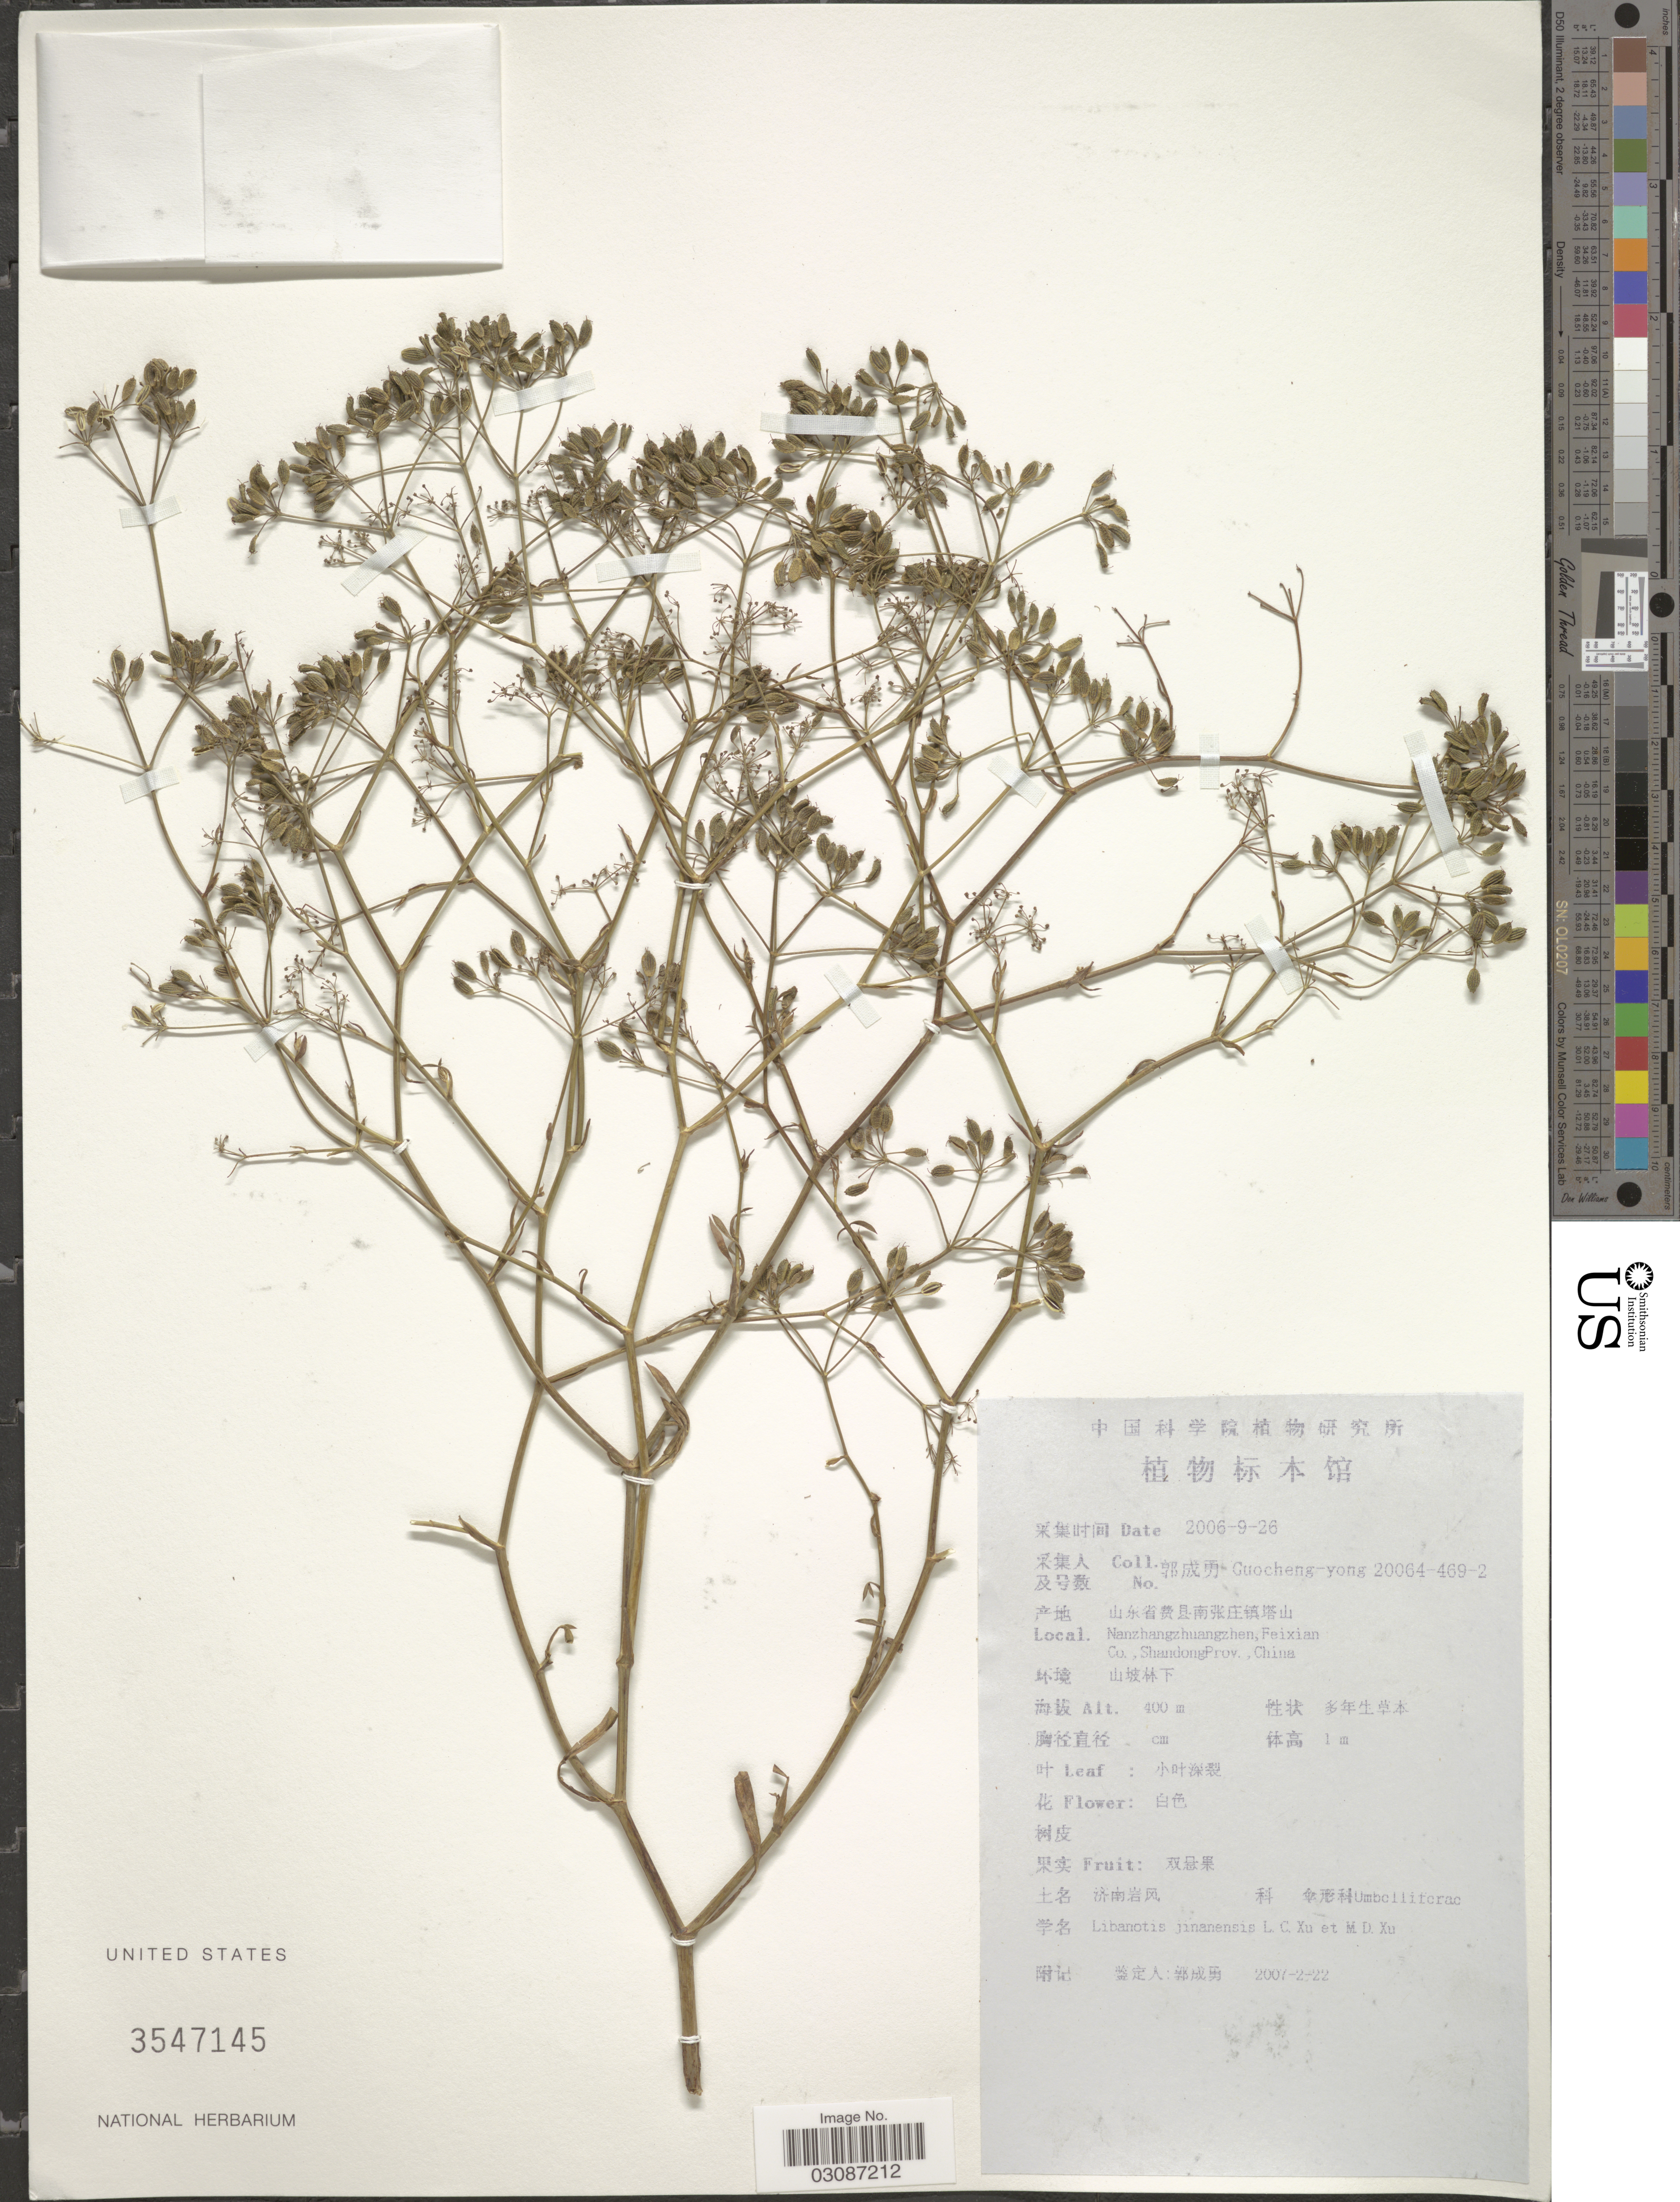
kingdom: Plantae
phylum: Tracheophyta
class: Magnoliopsida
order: Apiales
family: Apiaceae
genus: Libanotis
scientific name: Libanotis jinanensis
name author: L.C. Xu & M.D. Xu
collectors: Guo cheng-yong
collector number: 20064-469-2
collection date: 2006-09-29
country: China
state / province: Shandong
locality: Nanzhangzhuangzhen, Feixian Co.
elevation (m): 400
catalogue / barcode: US 3547145